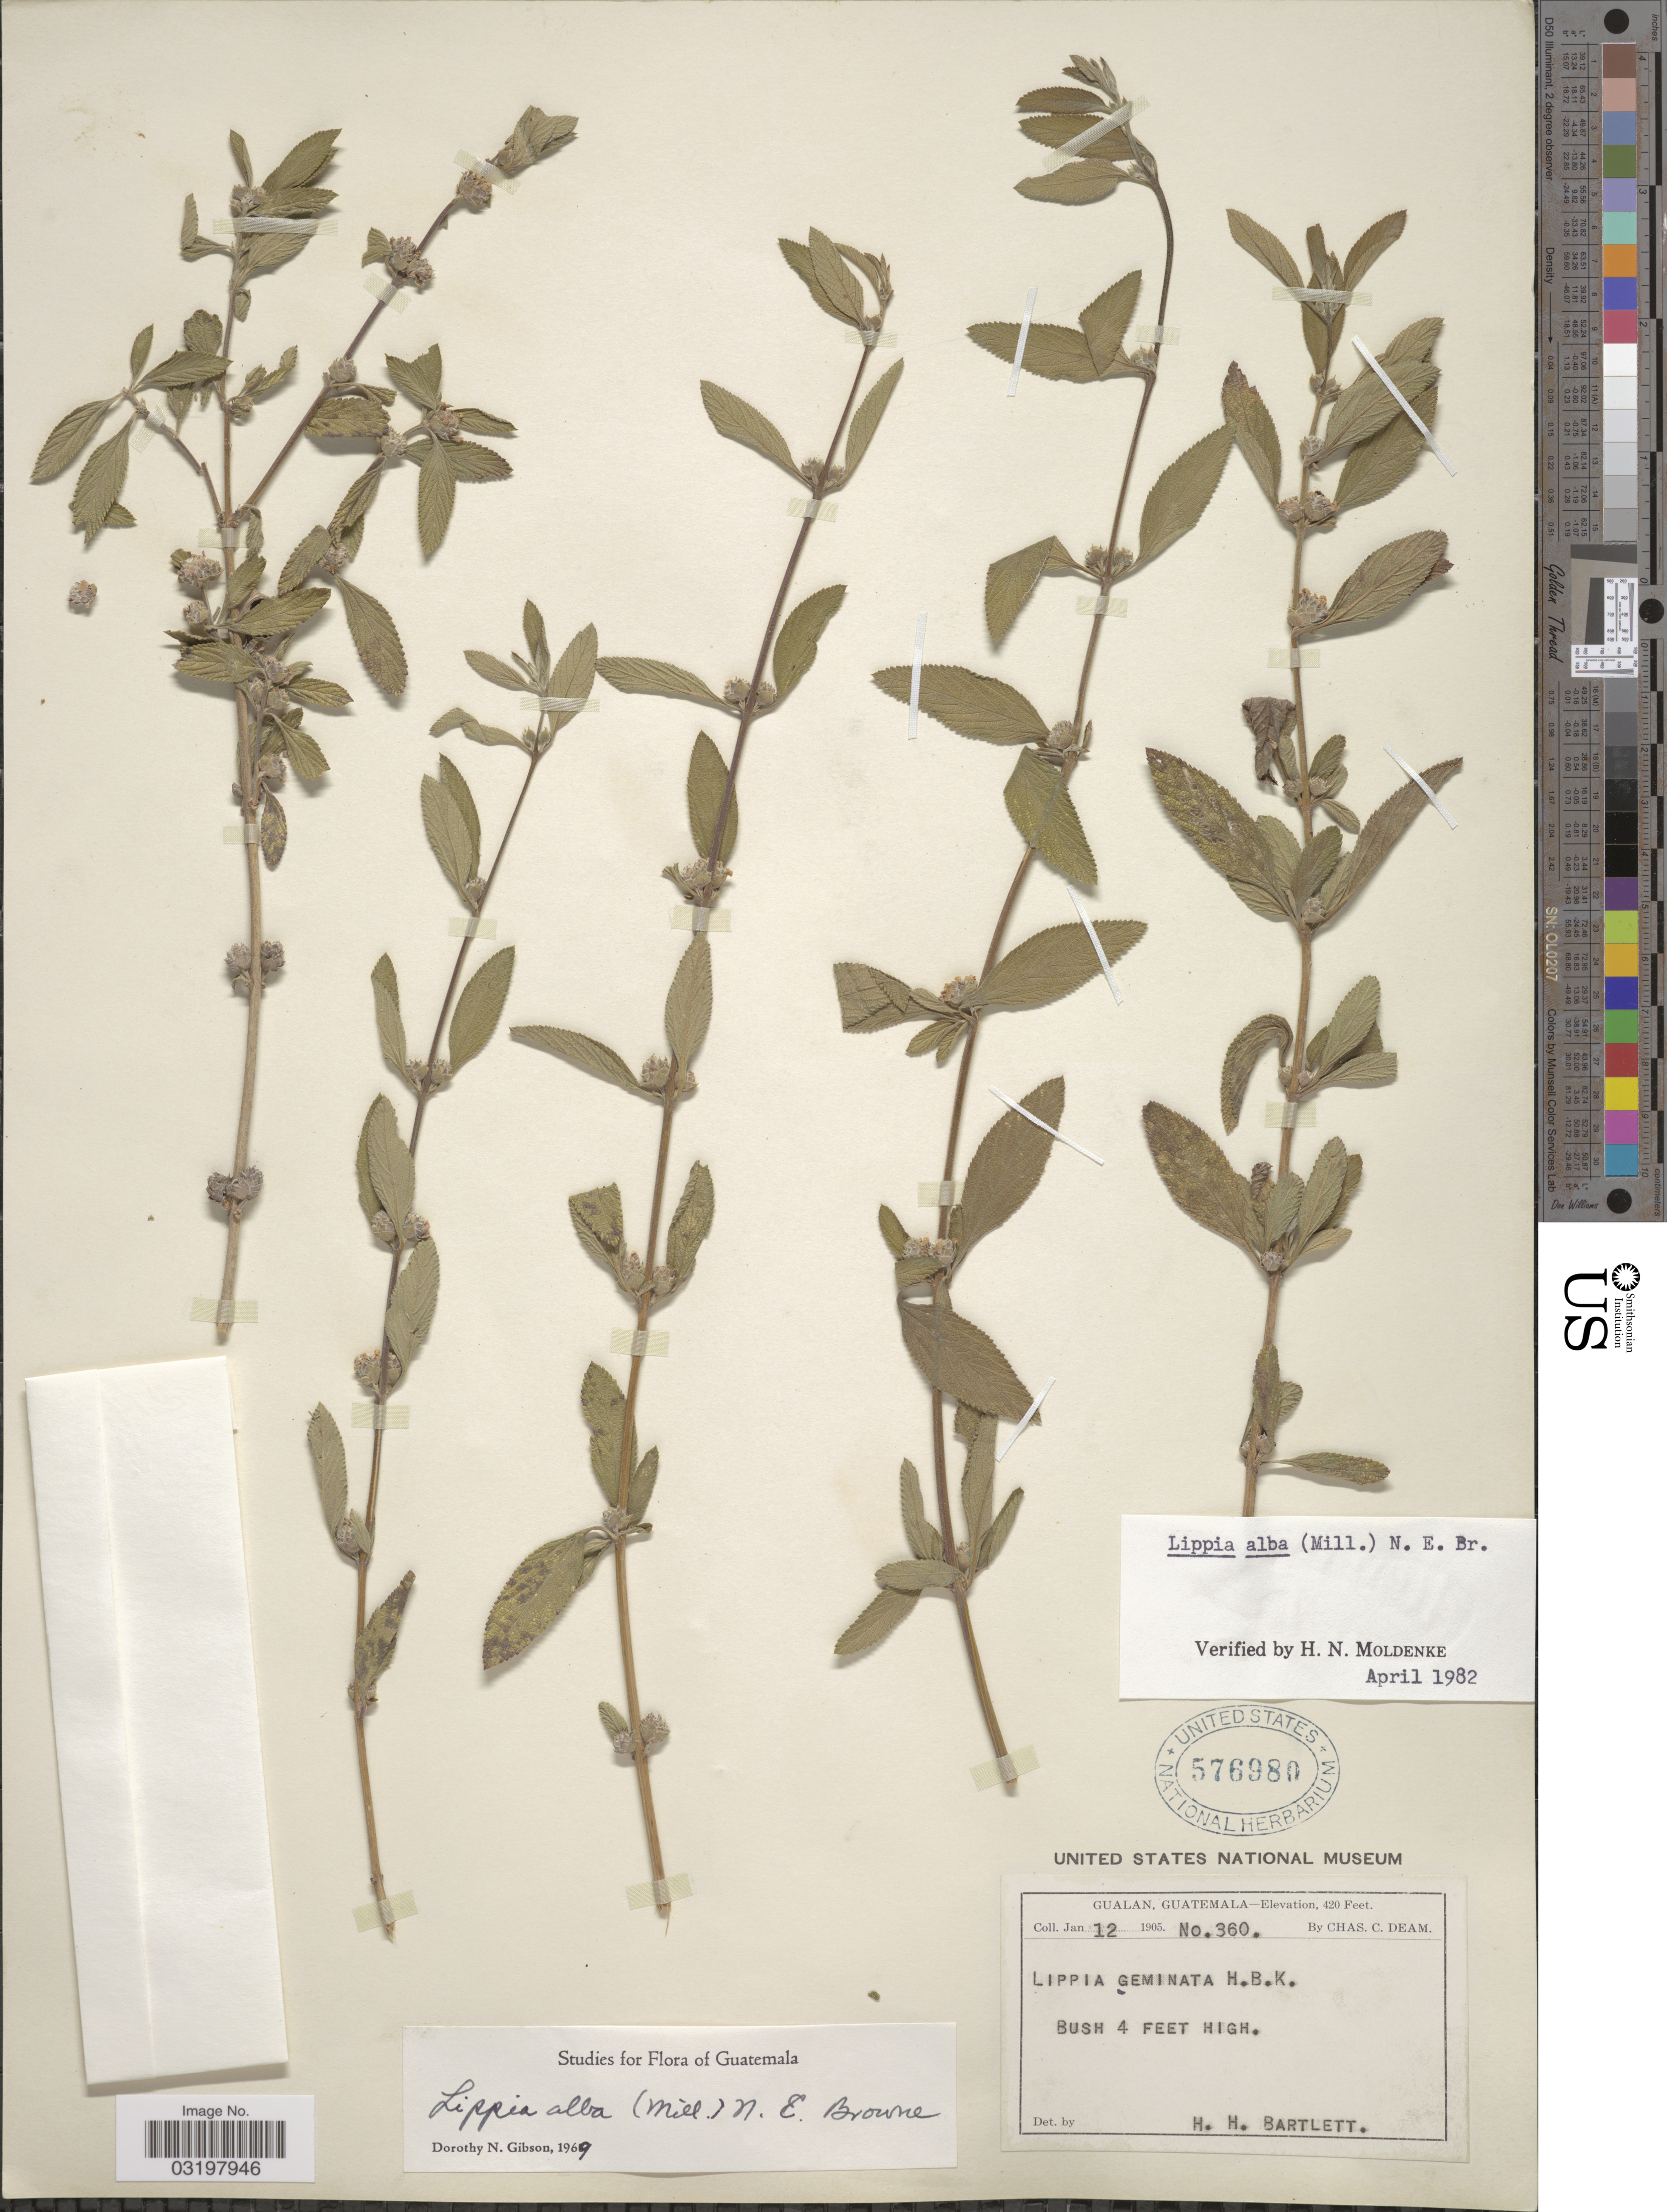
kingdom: Plantae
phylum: Tracheophyta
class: Magnoliopsida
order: Lamiales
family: Verbenaceae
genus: Lippia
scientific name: Lippia alba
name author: (Mill.) N.E. Br. ex Britton & P. Wilson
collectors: C. C. Deam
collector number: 360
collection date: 1905-01-12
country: Guatemala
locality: Gualan.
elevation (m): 128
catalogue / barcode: US 576980